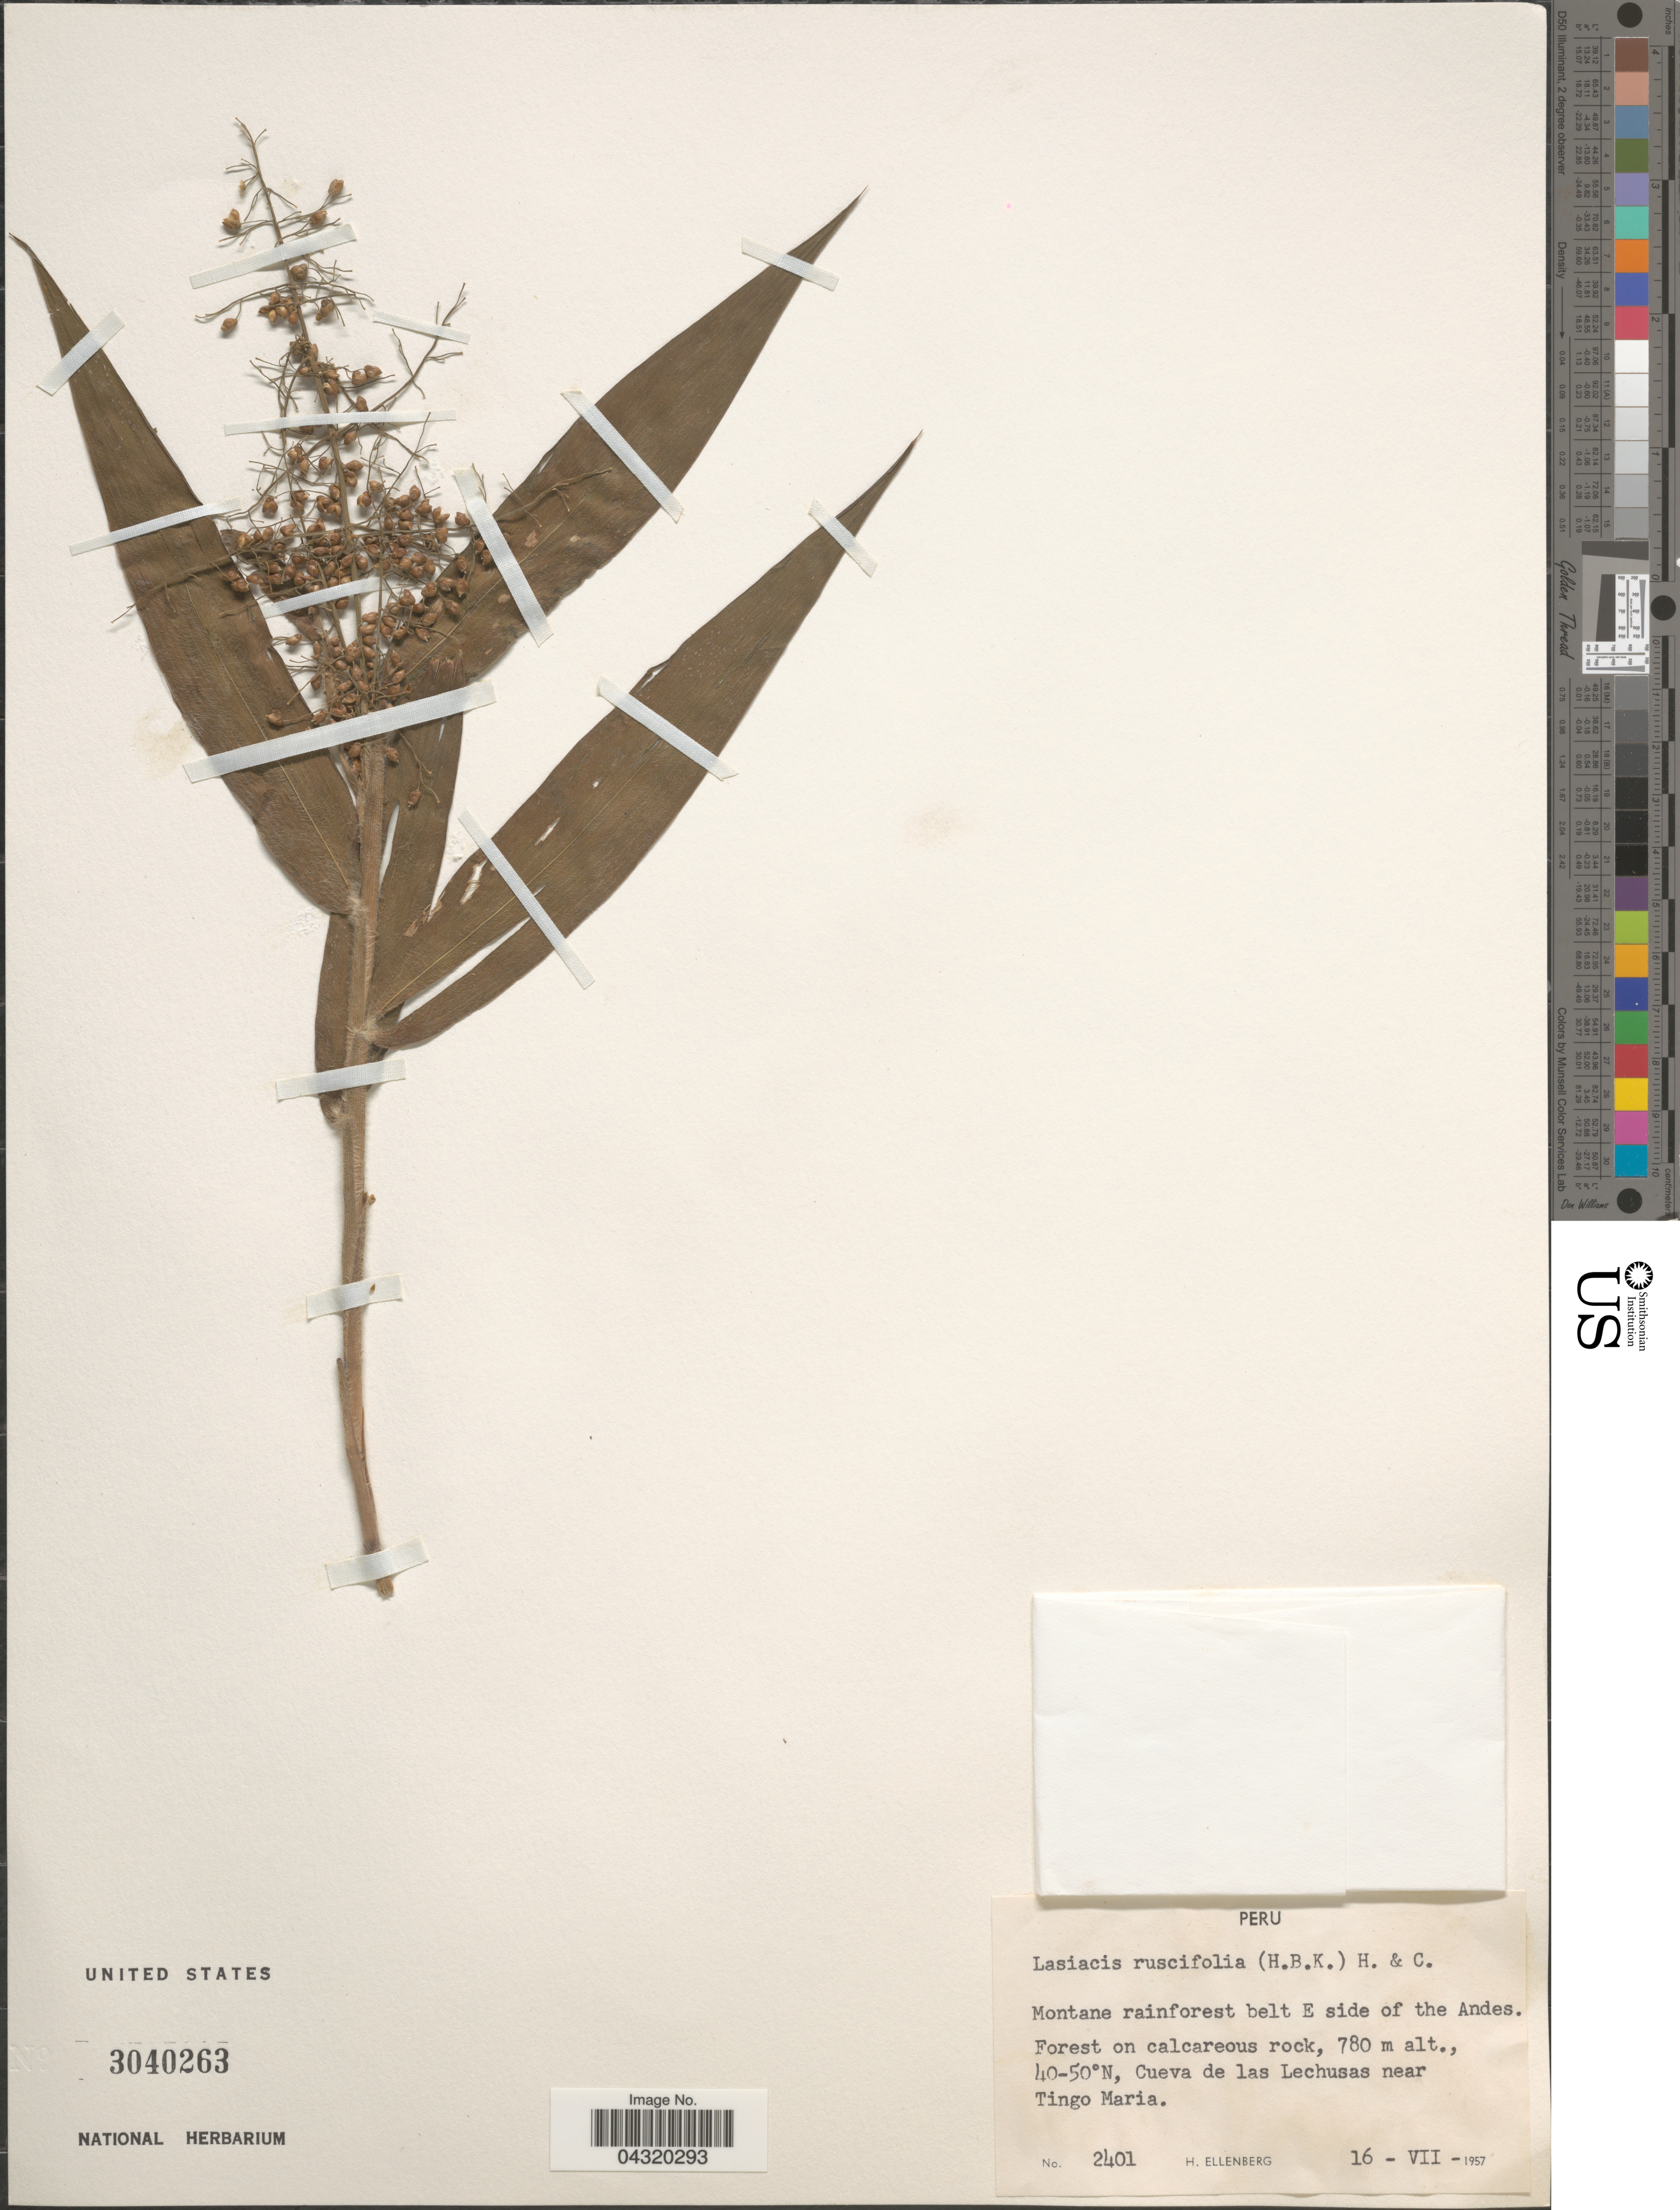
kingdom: Plantae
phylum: Tracheophyta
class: Liliopsida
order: Poales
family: Poaceae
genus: Lasiacis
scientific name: Lasiacis ruscifolia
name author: (Kunth) Hitchc.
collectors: H. Ellenberg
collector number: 2401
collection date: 1957-07-16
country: Peru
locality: Montane rainforest belt E side of the Andes. Forest on calcareous rock. Cueva de la Lechusas near Tingo Maria.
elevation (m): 780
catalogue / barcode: US 3040263